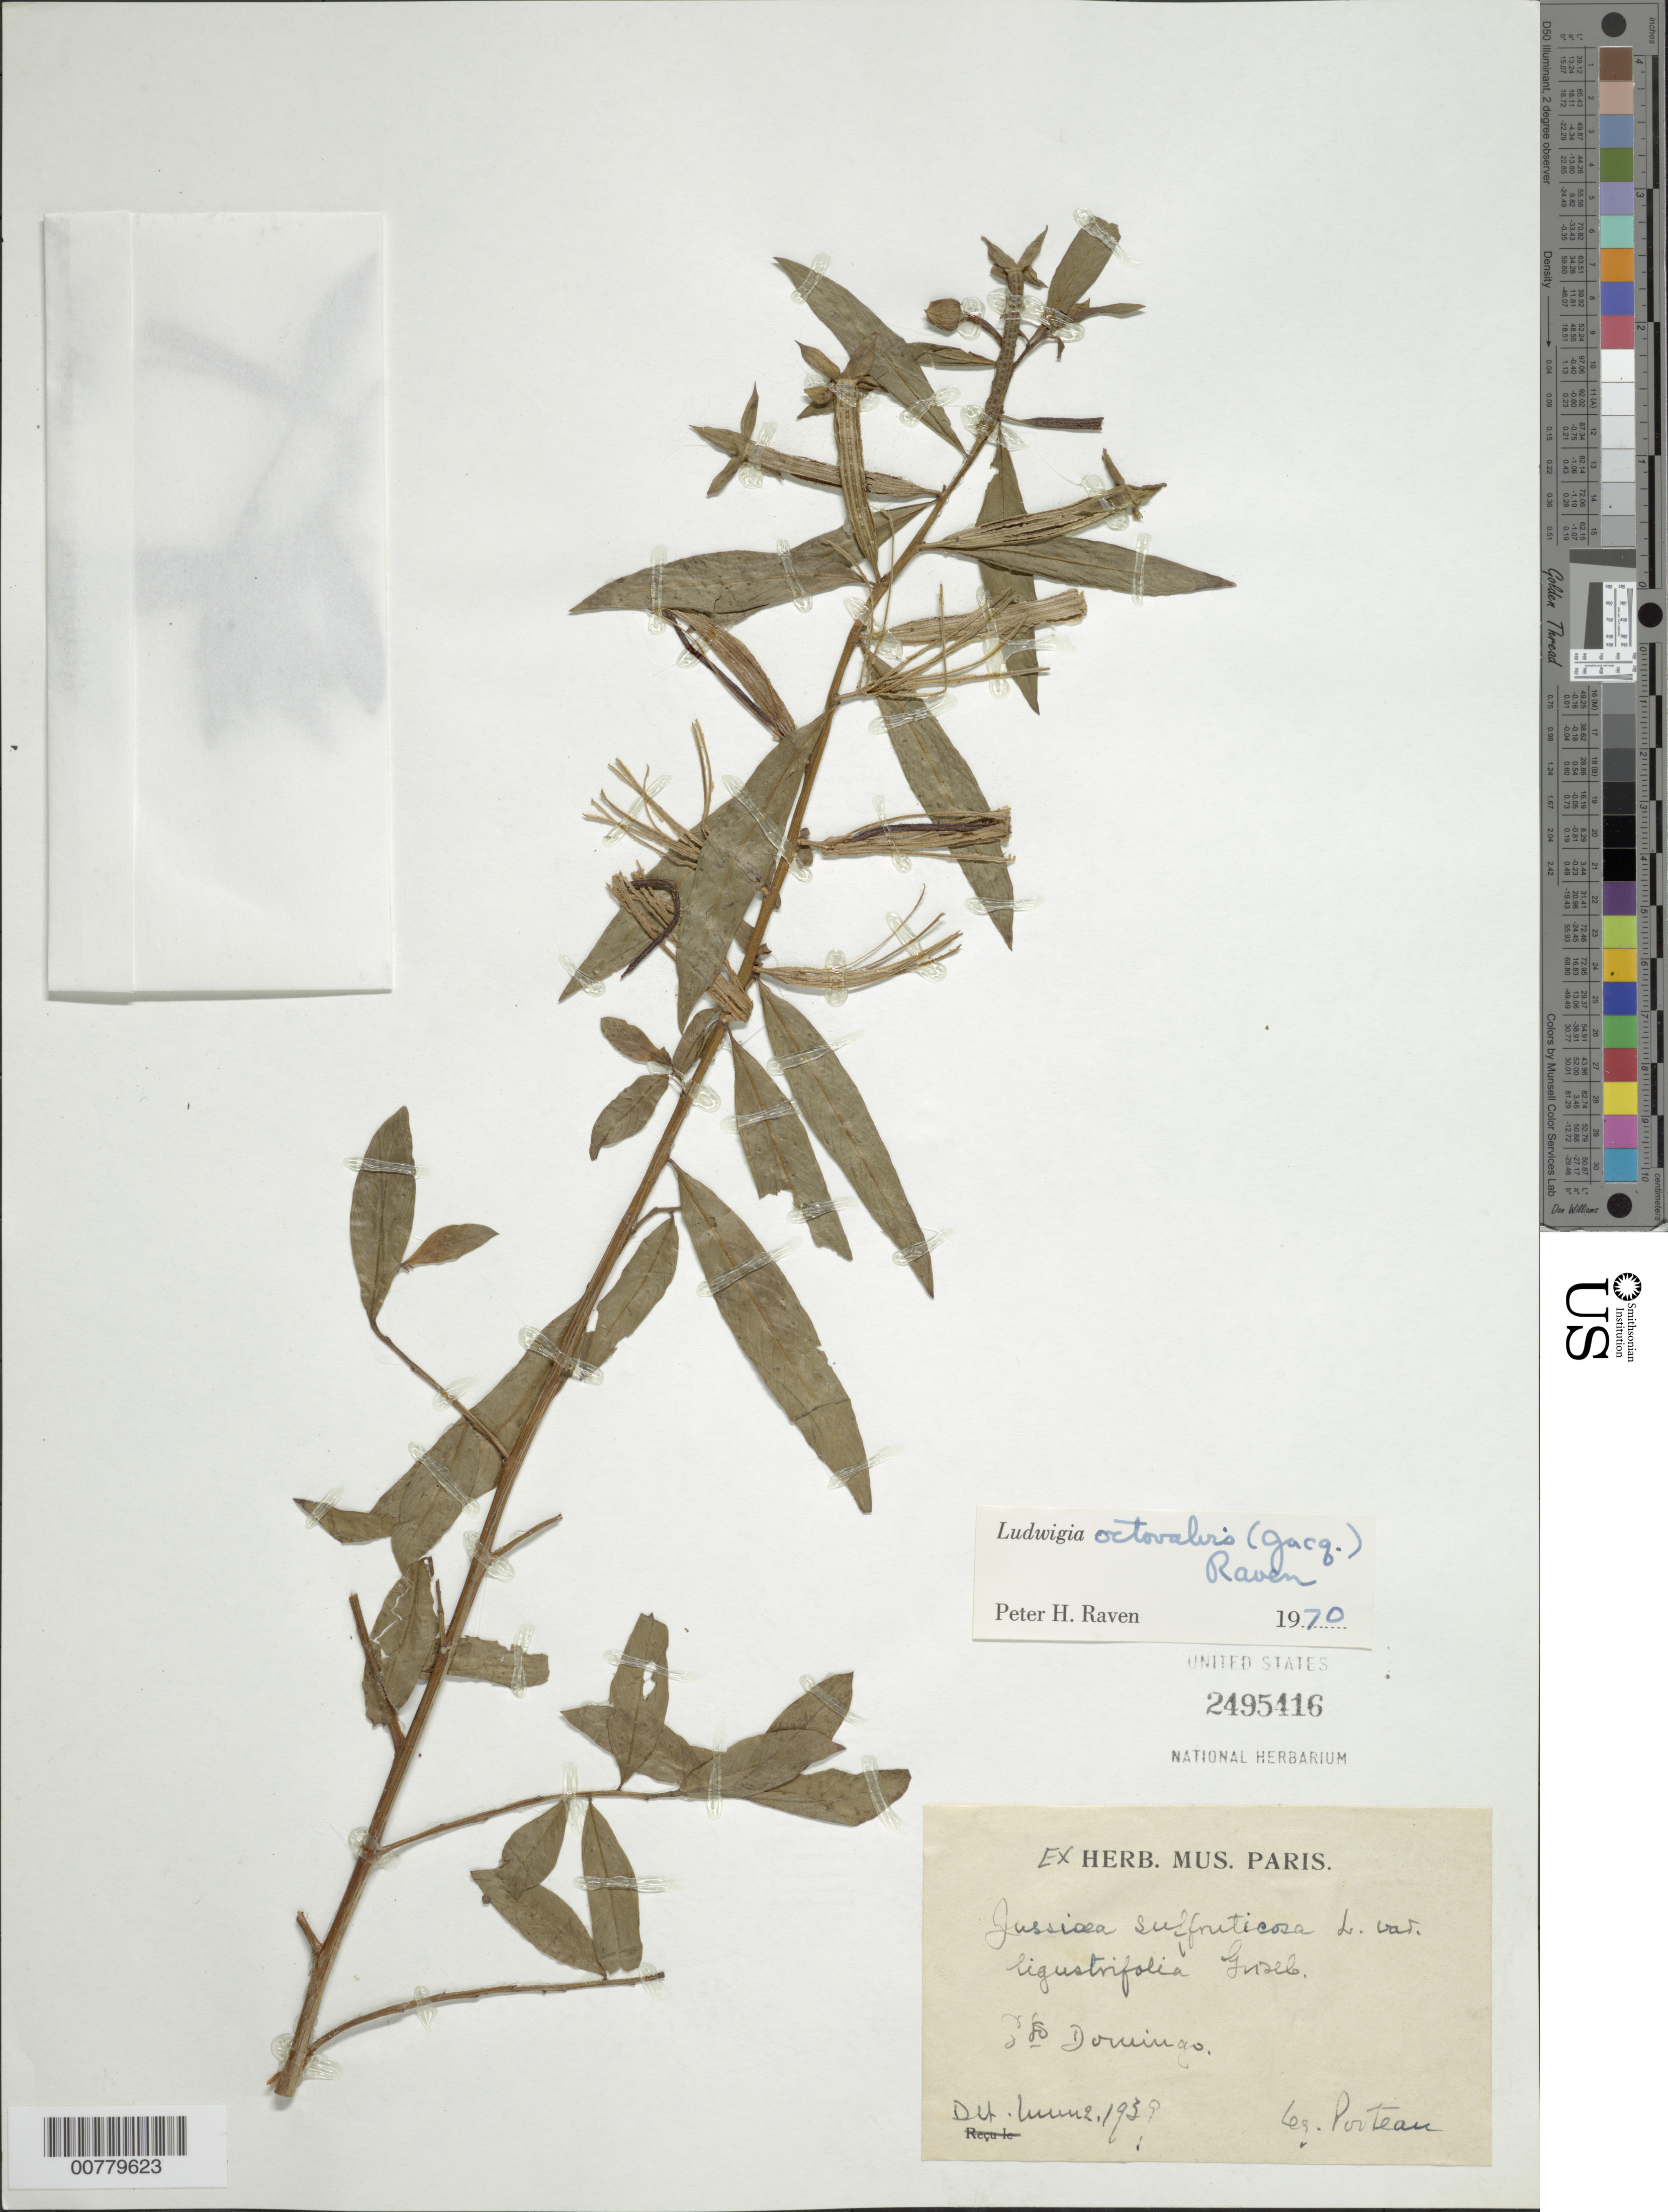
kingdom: Plantae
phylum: Tracheophyta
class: Magnoliopsida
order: Myrtales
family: Onagraceae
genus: Ludwigia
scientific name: Ludwigia octovalvis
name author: (Jacq.) P.H. Raven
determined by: Raven, P. H.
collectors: -. Porteau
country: Dominican Republic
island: Hispaniola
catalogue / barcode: US 2495416